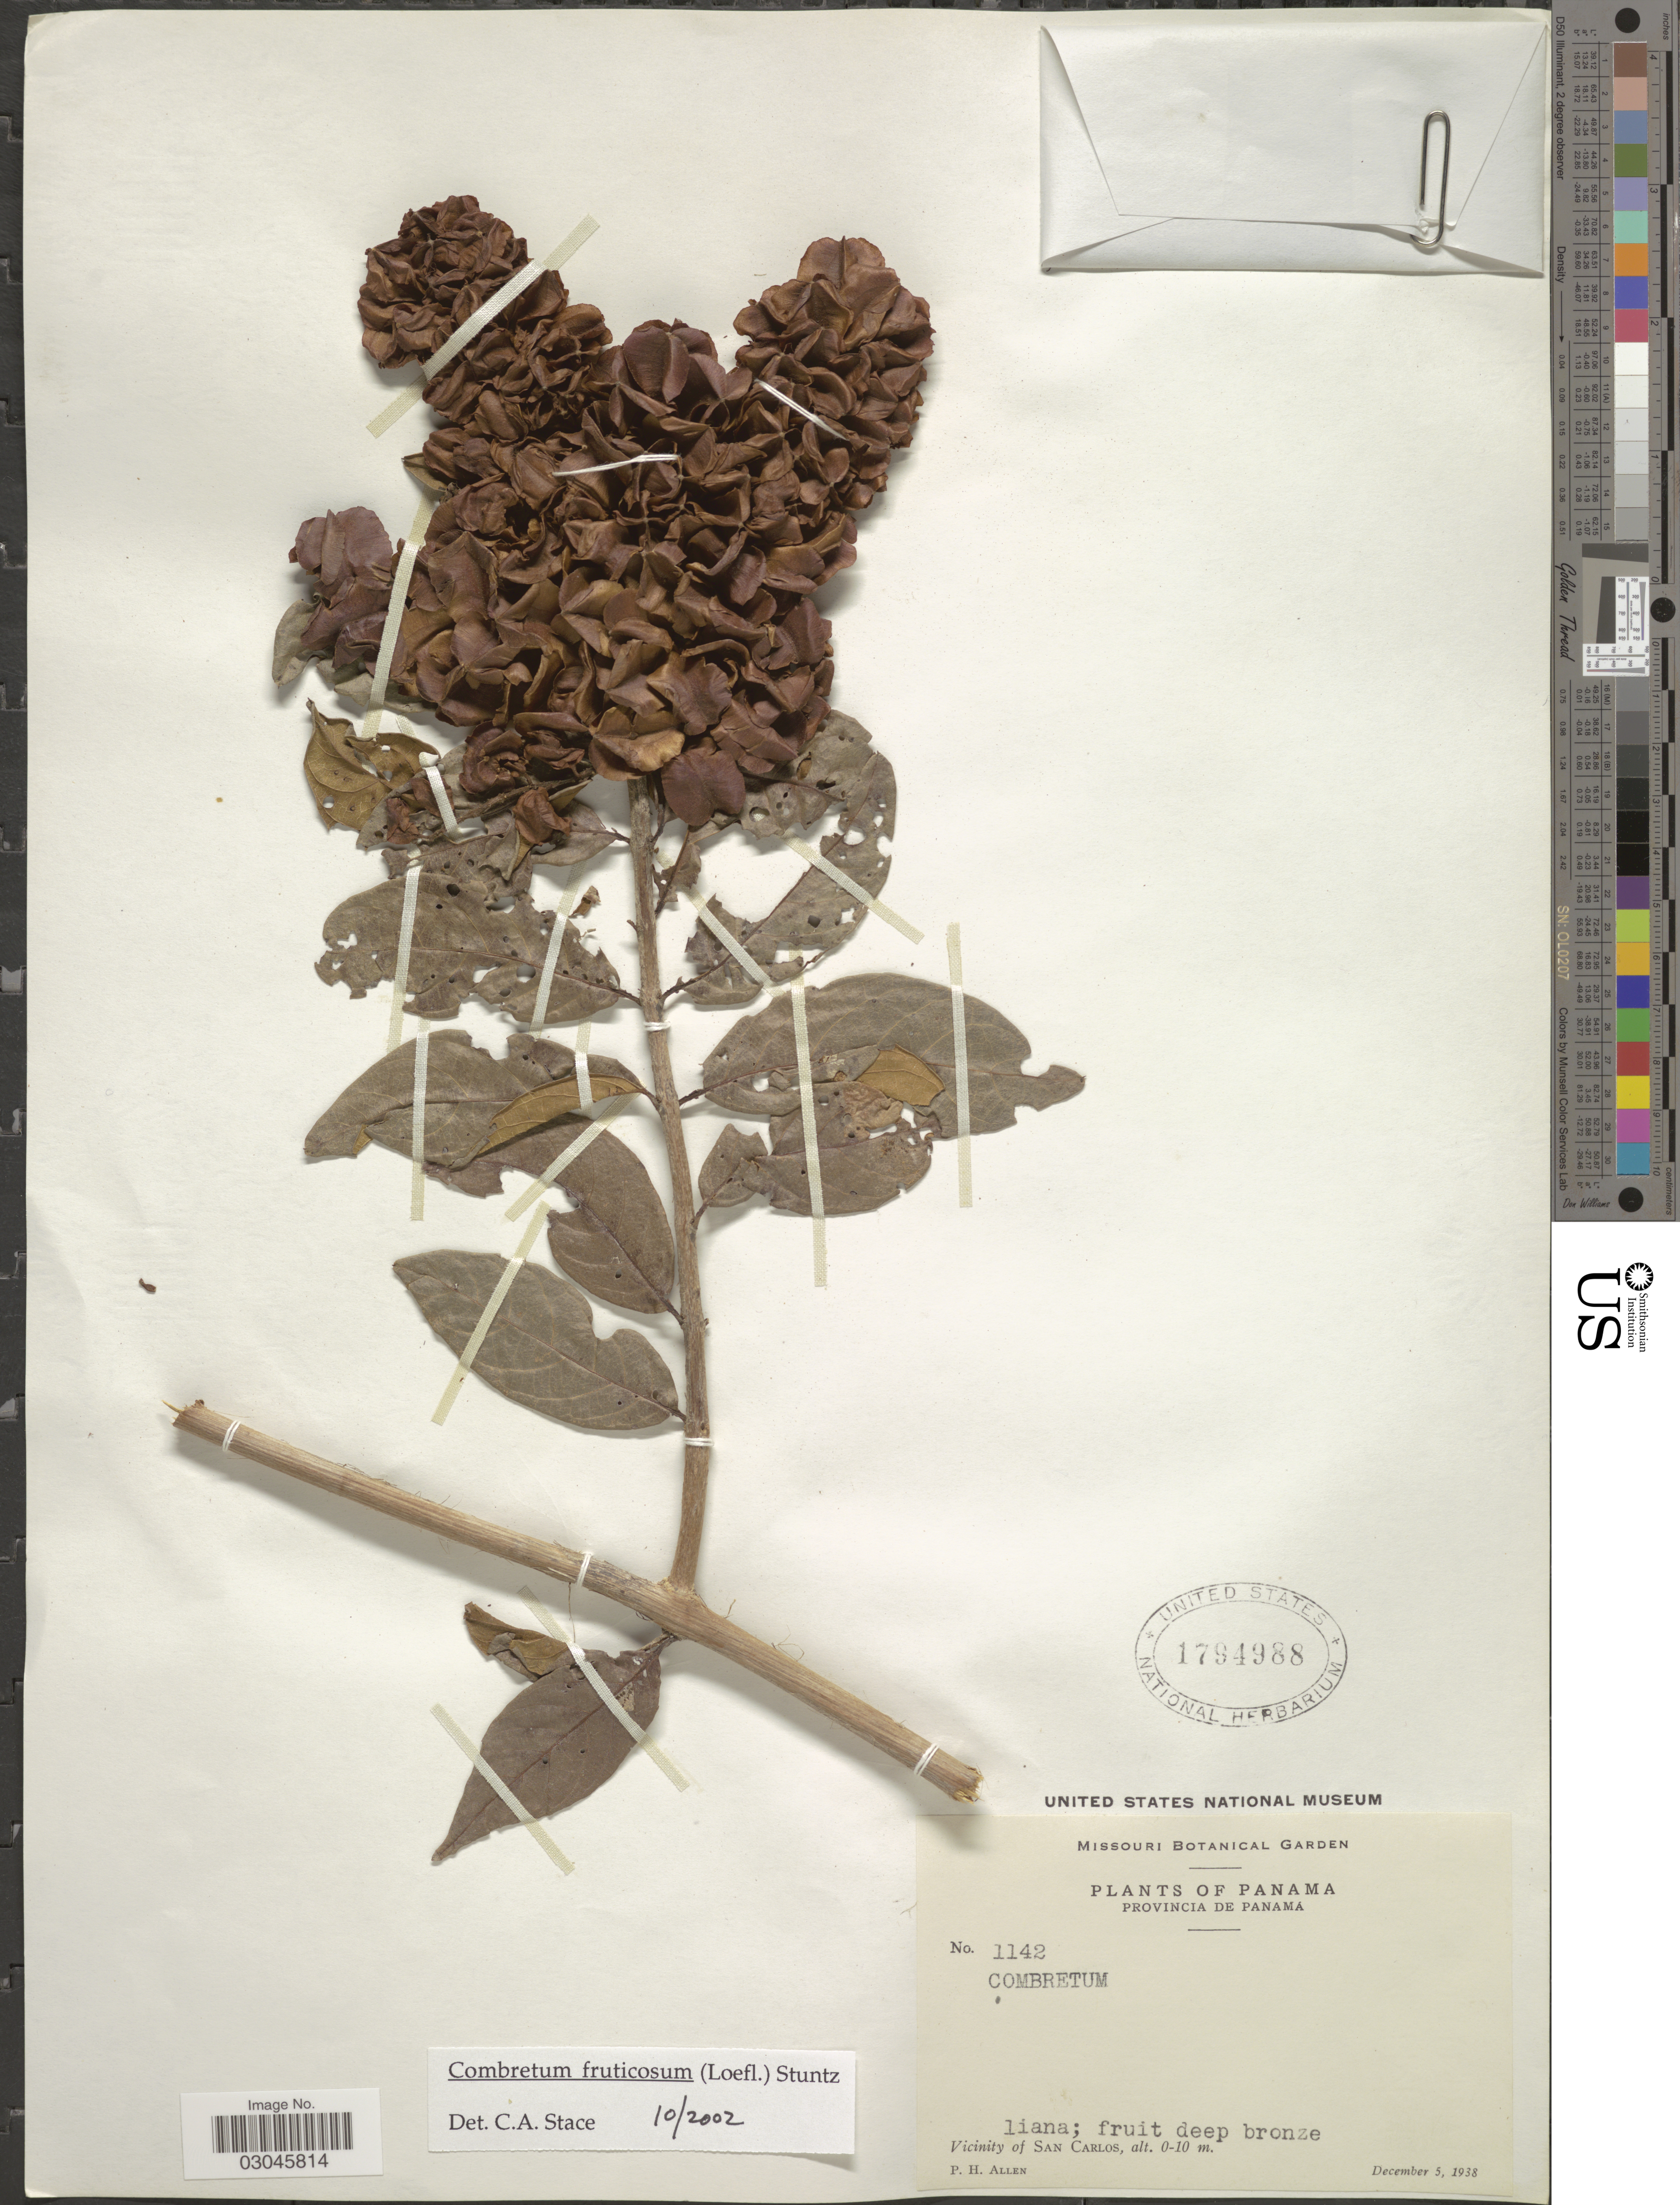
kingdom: Plantae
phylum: Tracheophyta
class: Magnoliopsida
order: Myrtales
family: Combretaceae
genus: Combretum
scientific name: Combretum fruticosum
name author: (Loefl.) Stuntz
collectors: P. H. Allen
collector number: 1142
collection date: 1938-12-05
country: Panama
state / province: Panamá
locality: Vicinity of San Carlos.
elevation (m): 0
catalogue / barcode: US 1794988